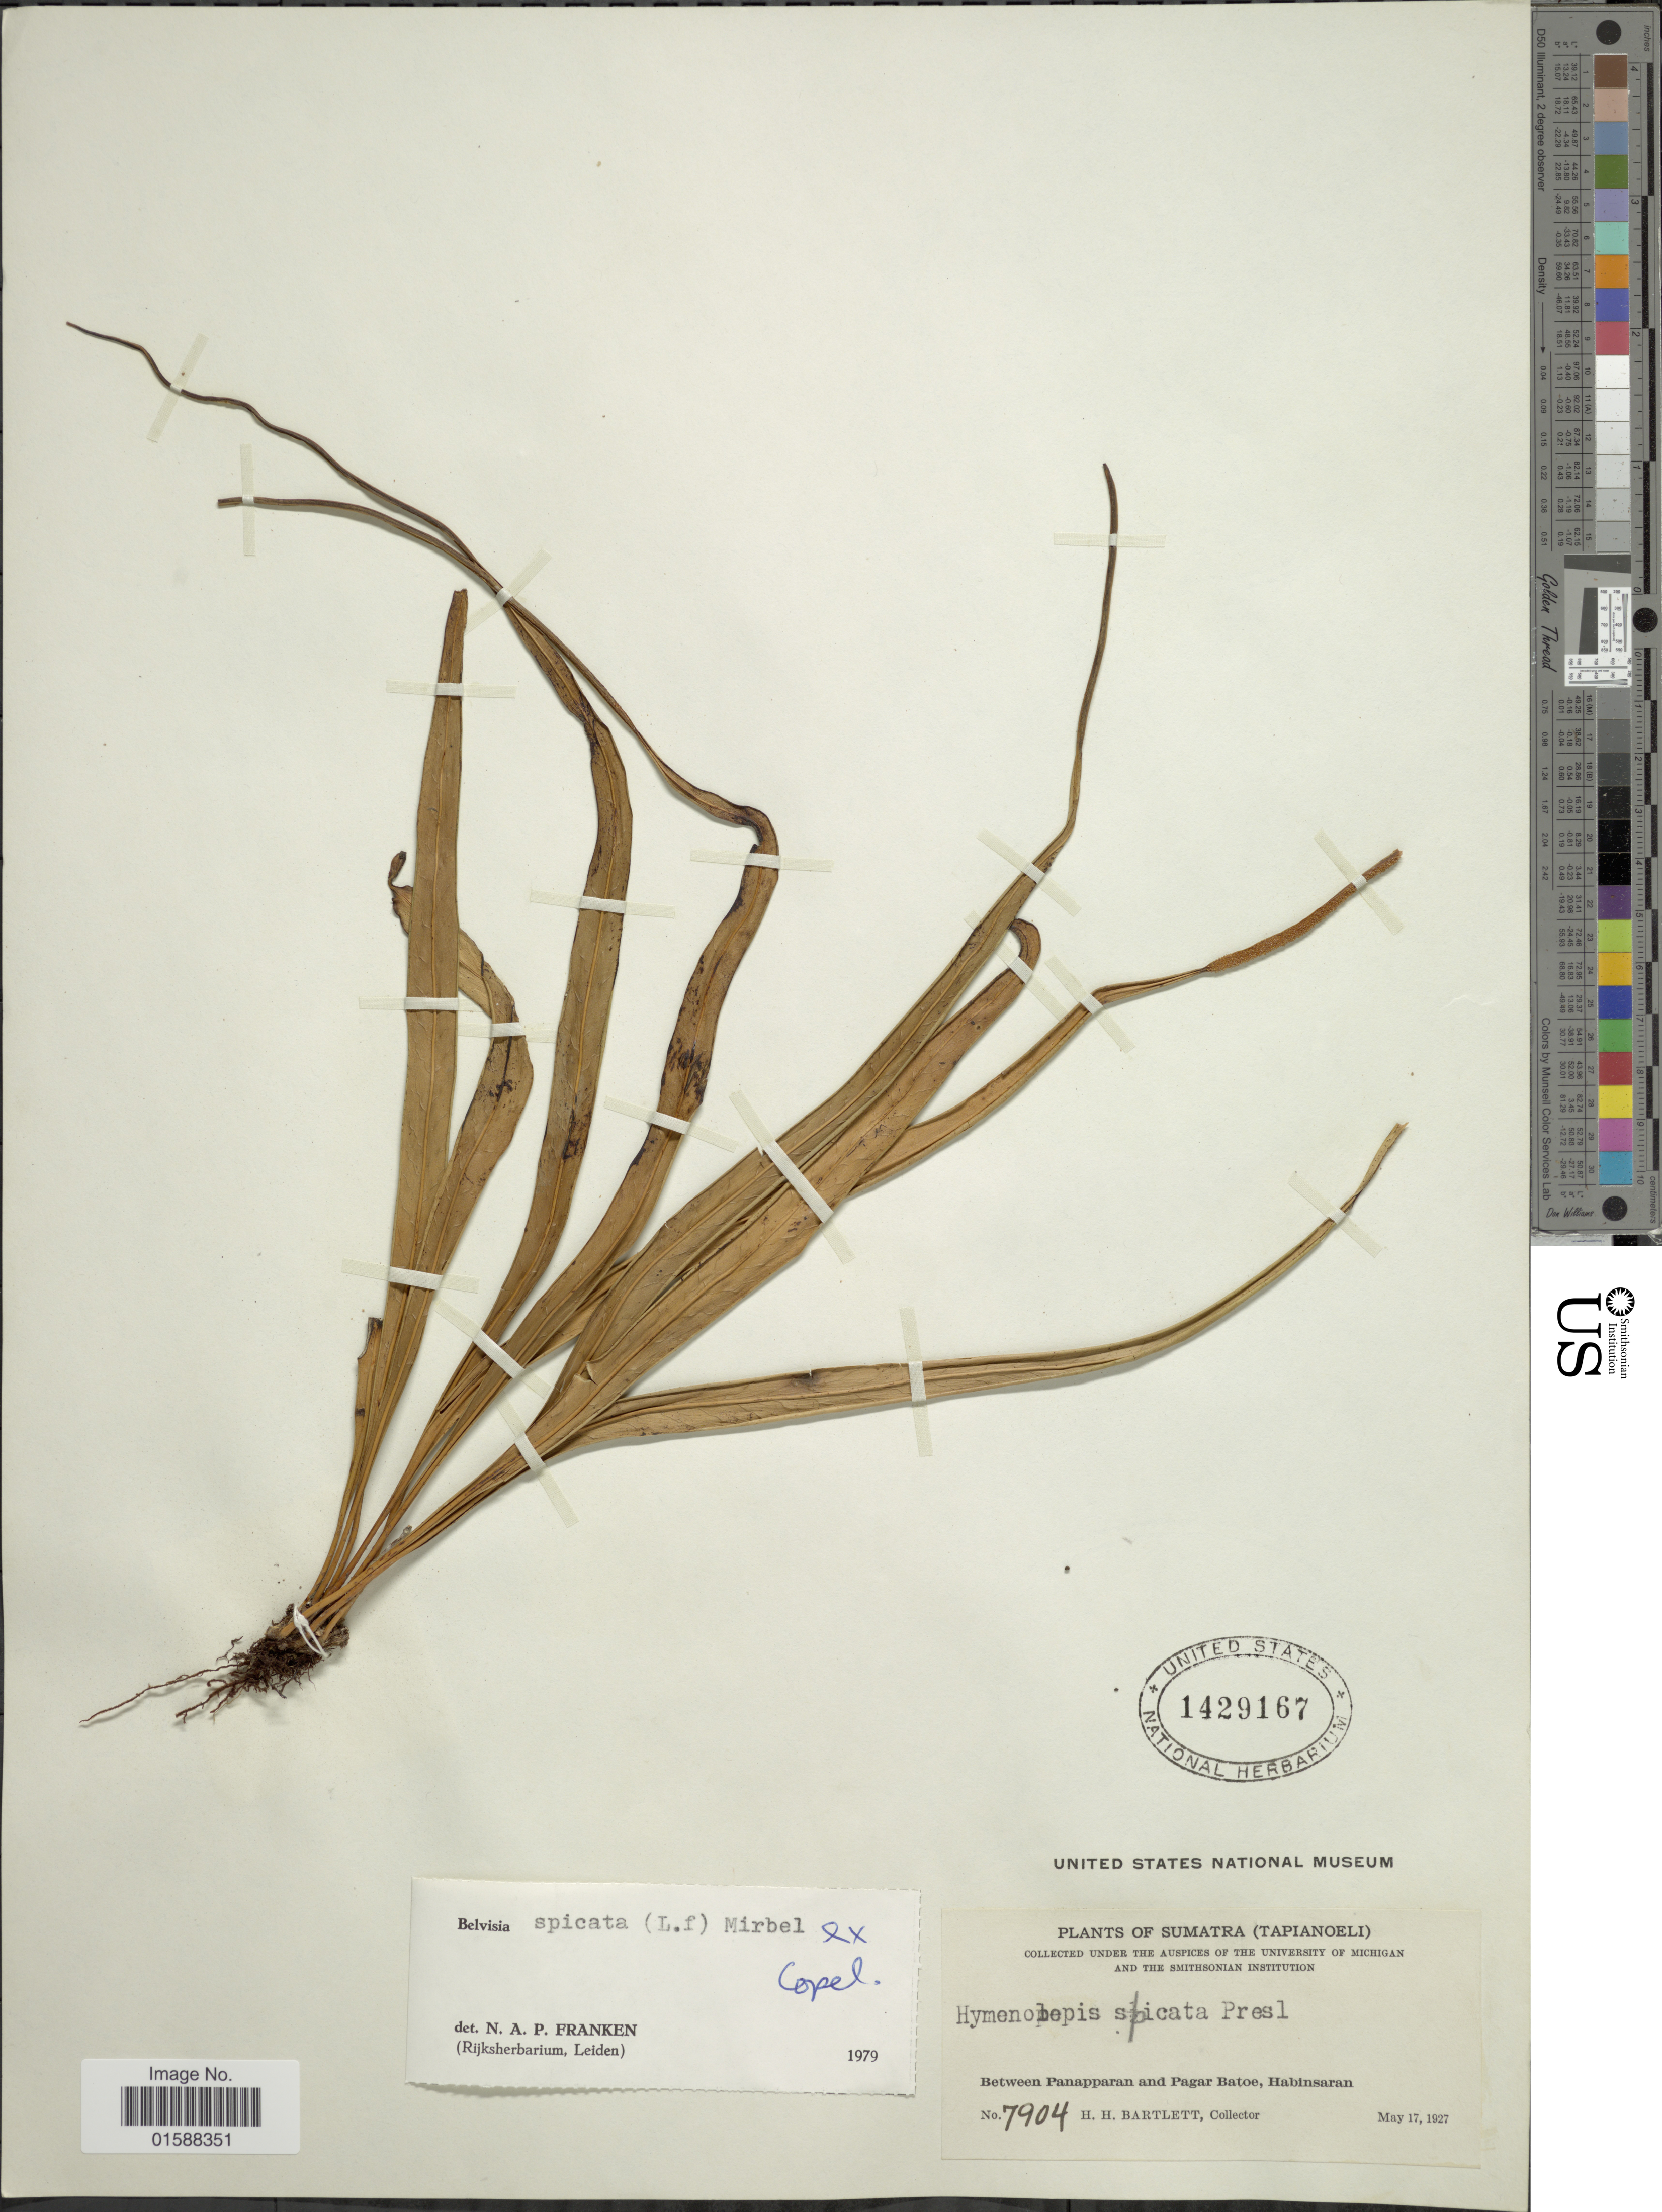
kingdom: Plantae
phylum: Tracheophyta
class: Polypodiopsida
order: Polypodiales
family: Polypodiaceae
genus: Lepisorus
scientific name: Lepisorus spicatus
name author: (L. f.) Li S. Wang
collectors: H. H. Bartlett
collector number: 7904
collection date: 1927-05-17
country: Indonesia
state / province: Sumatra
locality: Sumatra (Tapianoeli). Between Panapparan and Pagar Batoe, Habinsaran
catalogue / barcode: US 1429167